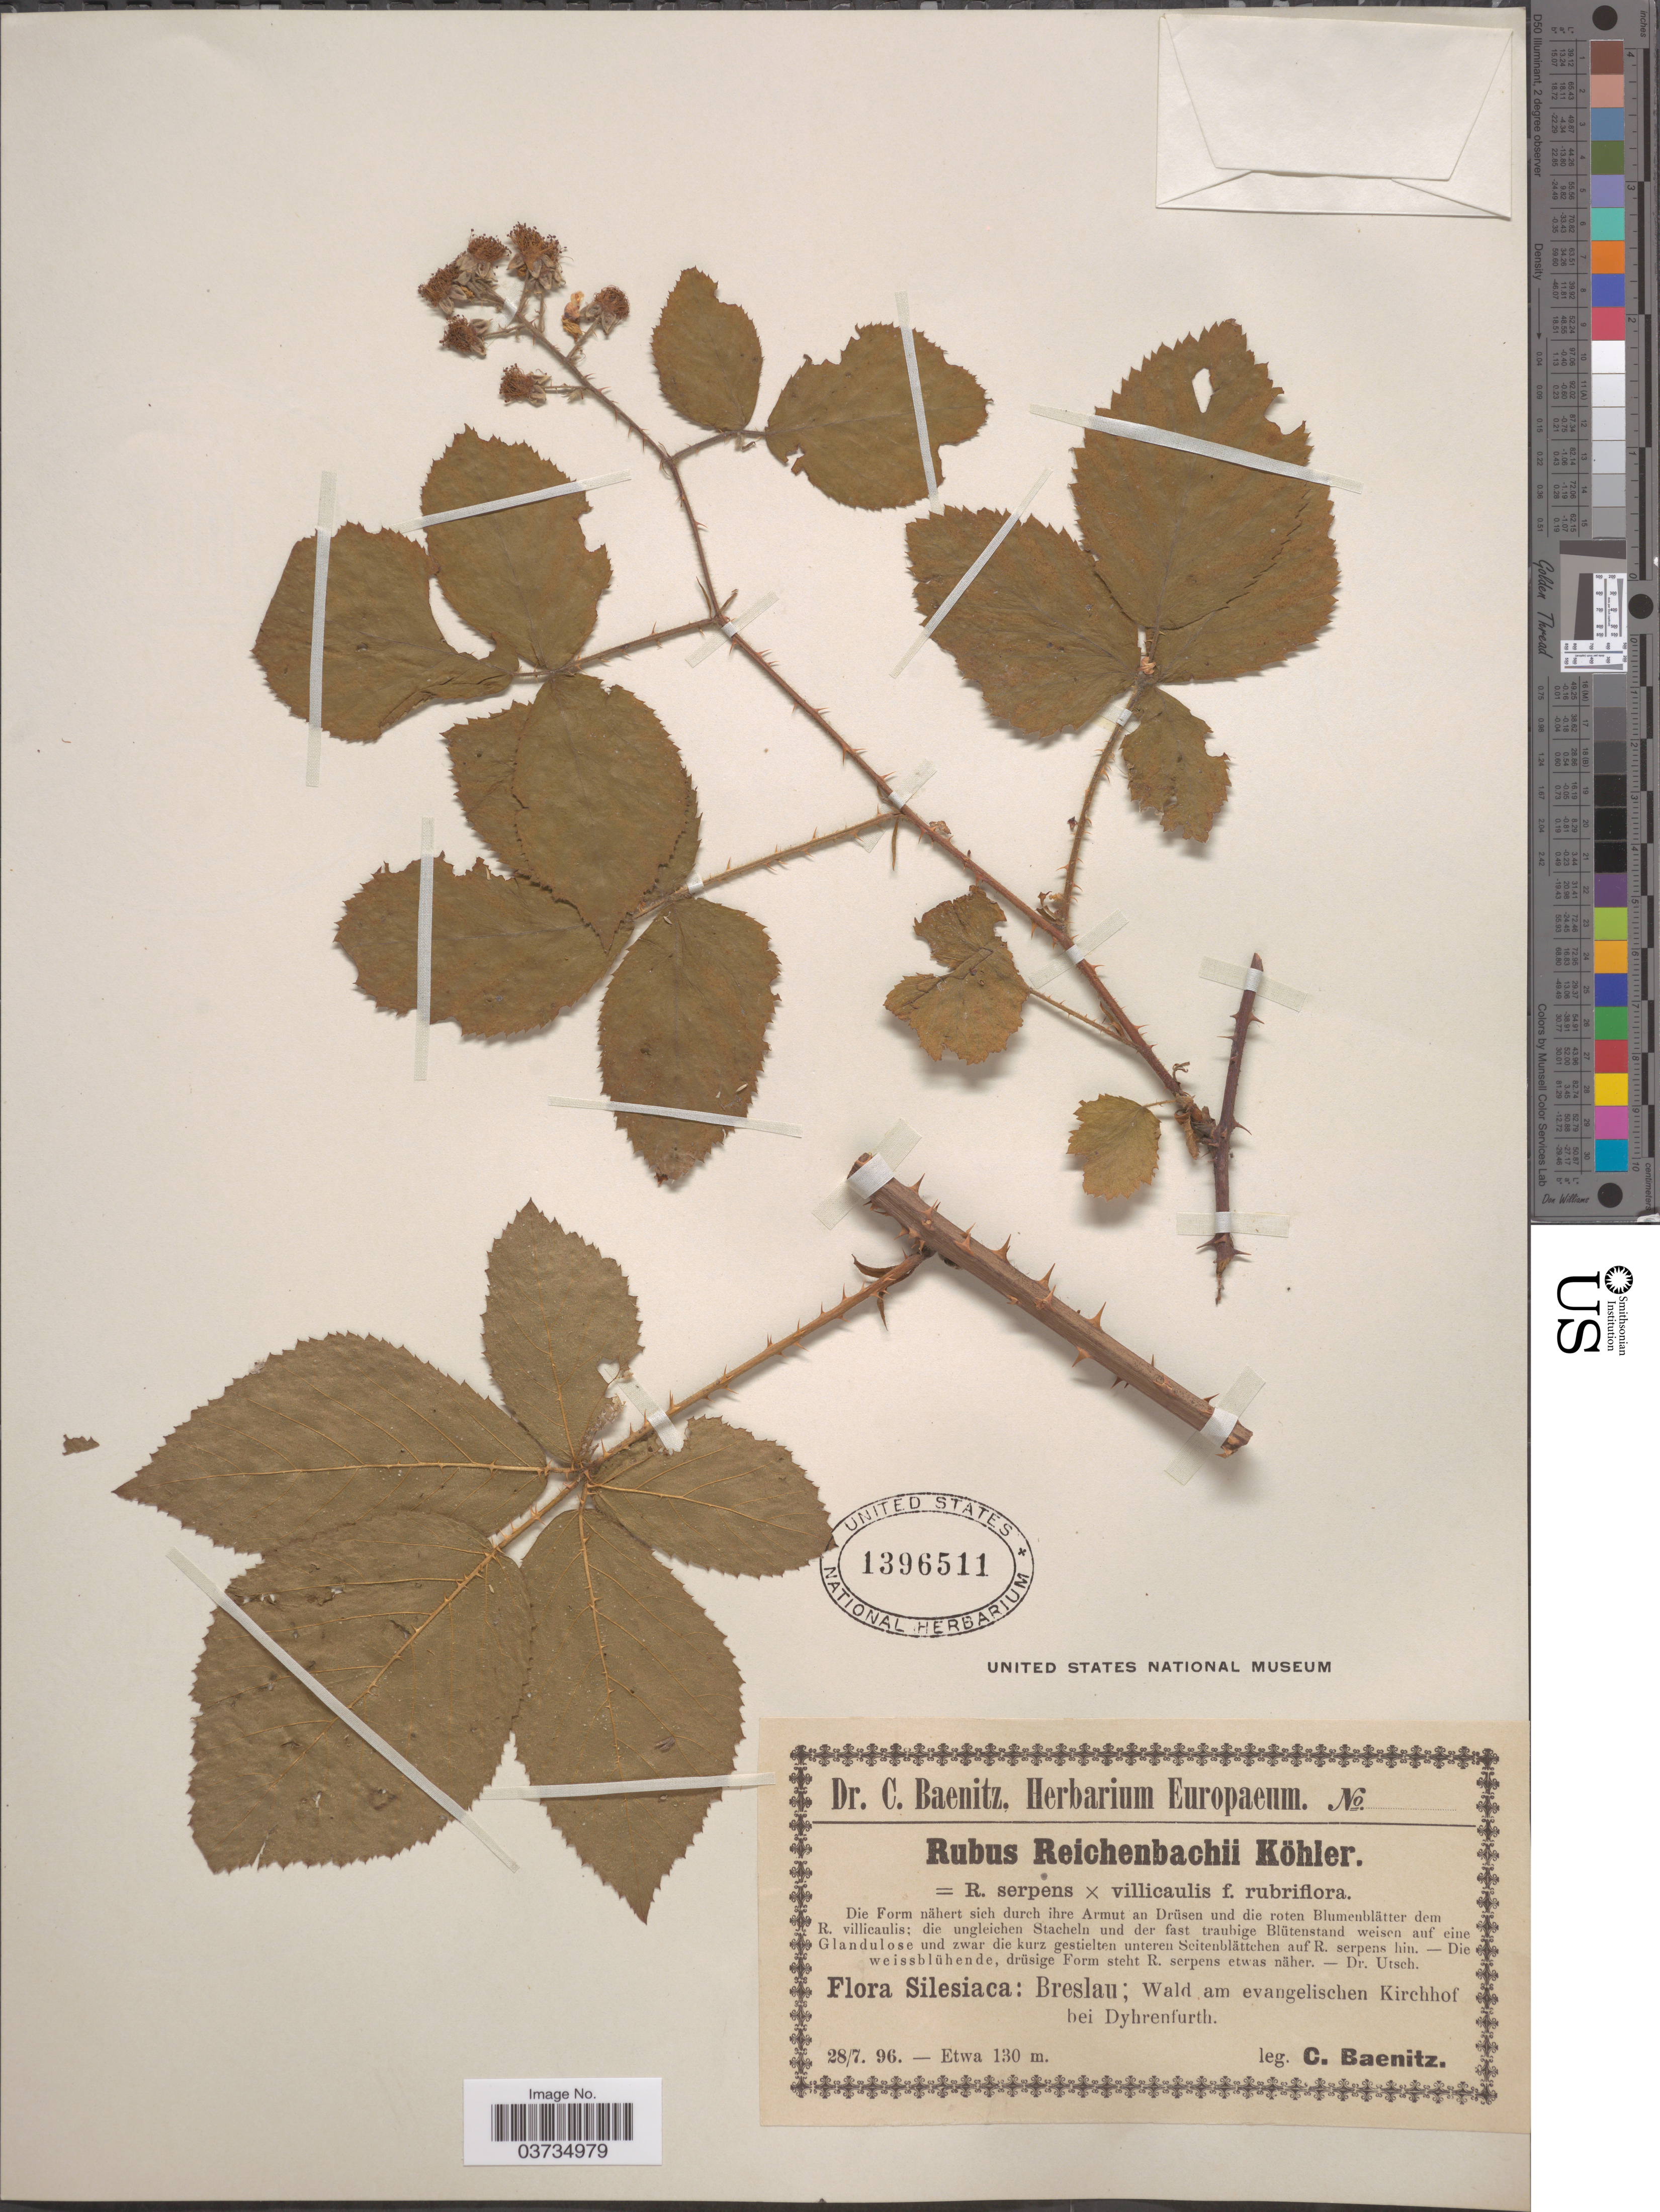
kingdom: Plantae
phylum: Tracheophyta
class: Magnoliopsida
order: Rosales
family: Rosaceae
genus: Rubus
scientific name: Rubus reichenbachii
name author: Köhler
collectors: C. G. Baenitz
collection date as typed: Transcribed d/m/y: 28/7/96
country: Poland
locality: Silesiaca: Breslau; Wald am evangelischen Kirchhof bei Dyhrenfurth.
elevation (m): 130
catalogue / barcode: US 1396511